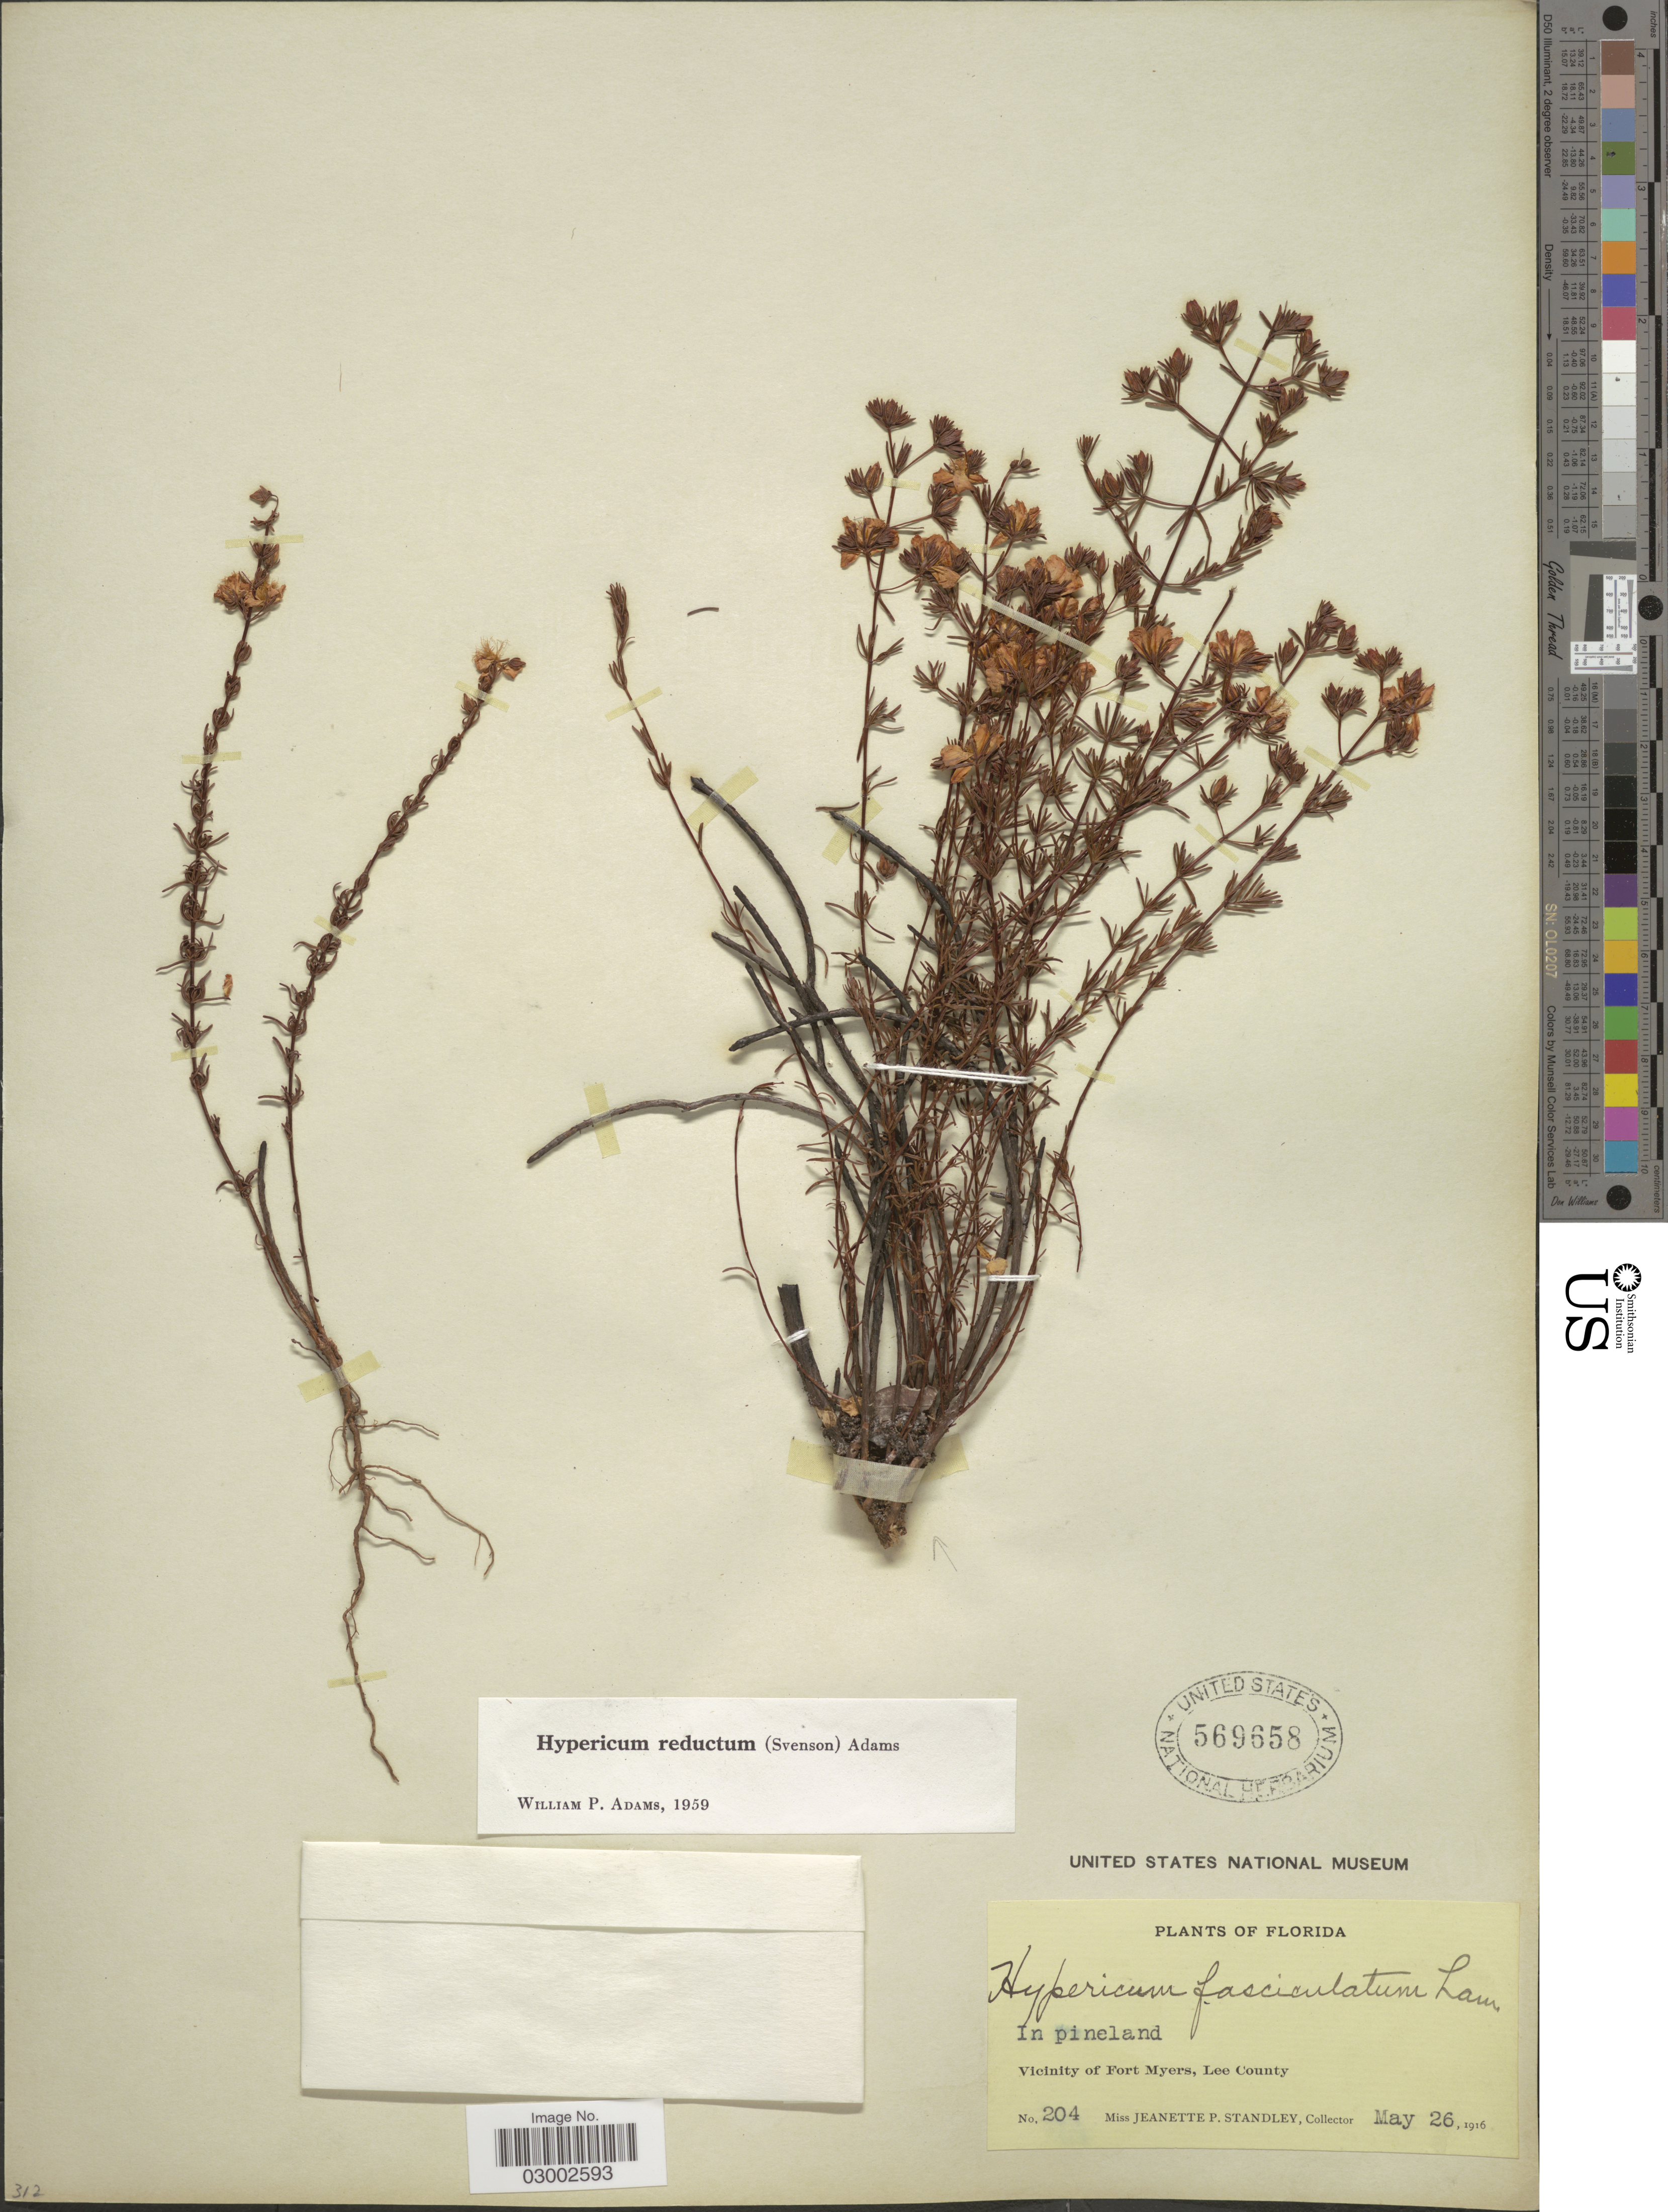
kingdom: Plantae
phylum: Tracheophyta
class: Magnoliopsida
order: Malpighiales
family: Hypericaceae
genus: Hypericum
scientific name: Hypericum tenuifolium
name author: Pursh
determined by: Strong, Mark T., (BOT), Smithsonian Institution - National Museum of Natural History (UNITED STATES)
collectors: J. P. Standley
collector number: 204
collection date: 1916-05-26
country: United States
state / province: Florida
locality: Vicinity of Fort Meyers, Lee County.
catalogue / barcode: US 569658